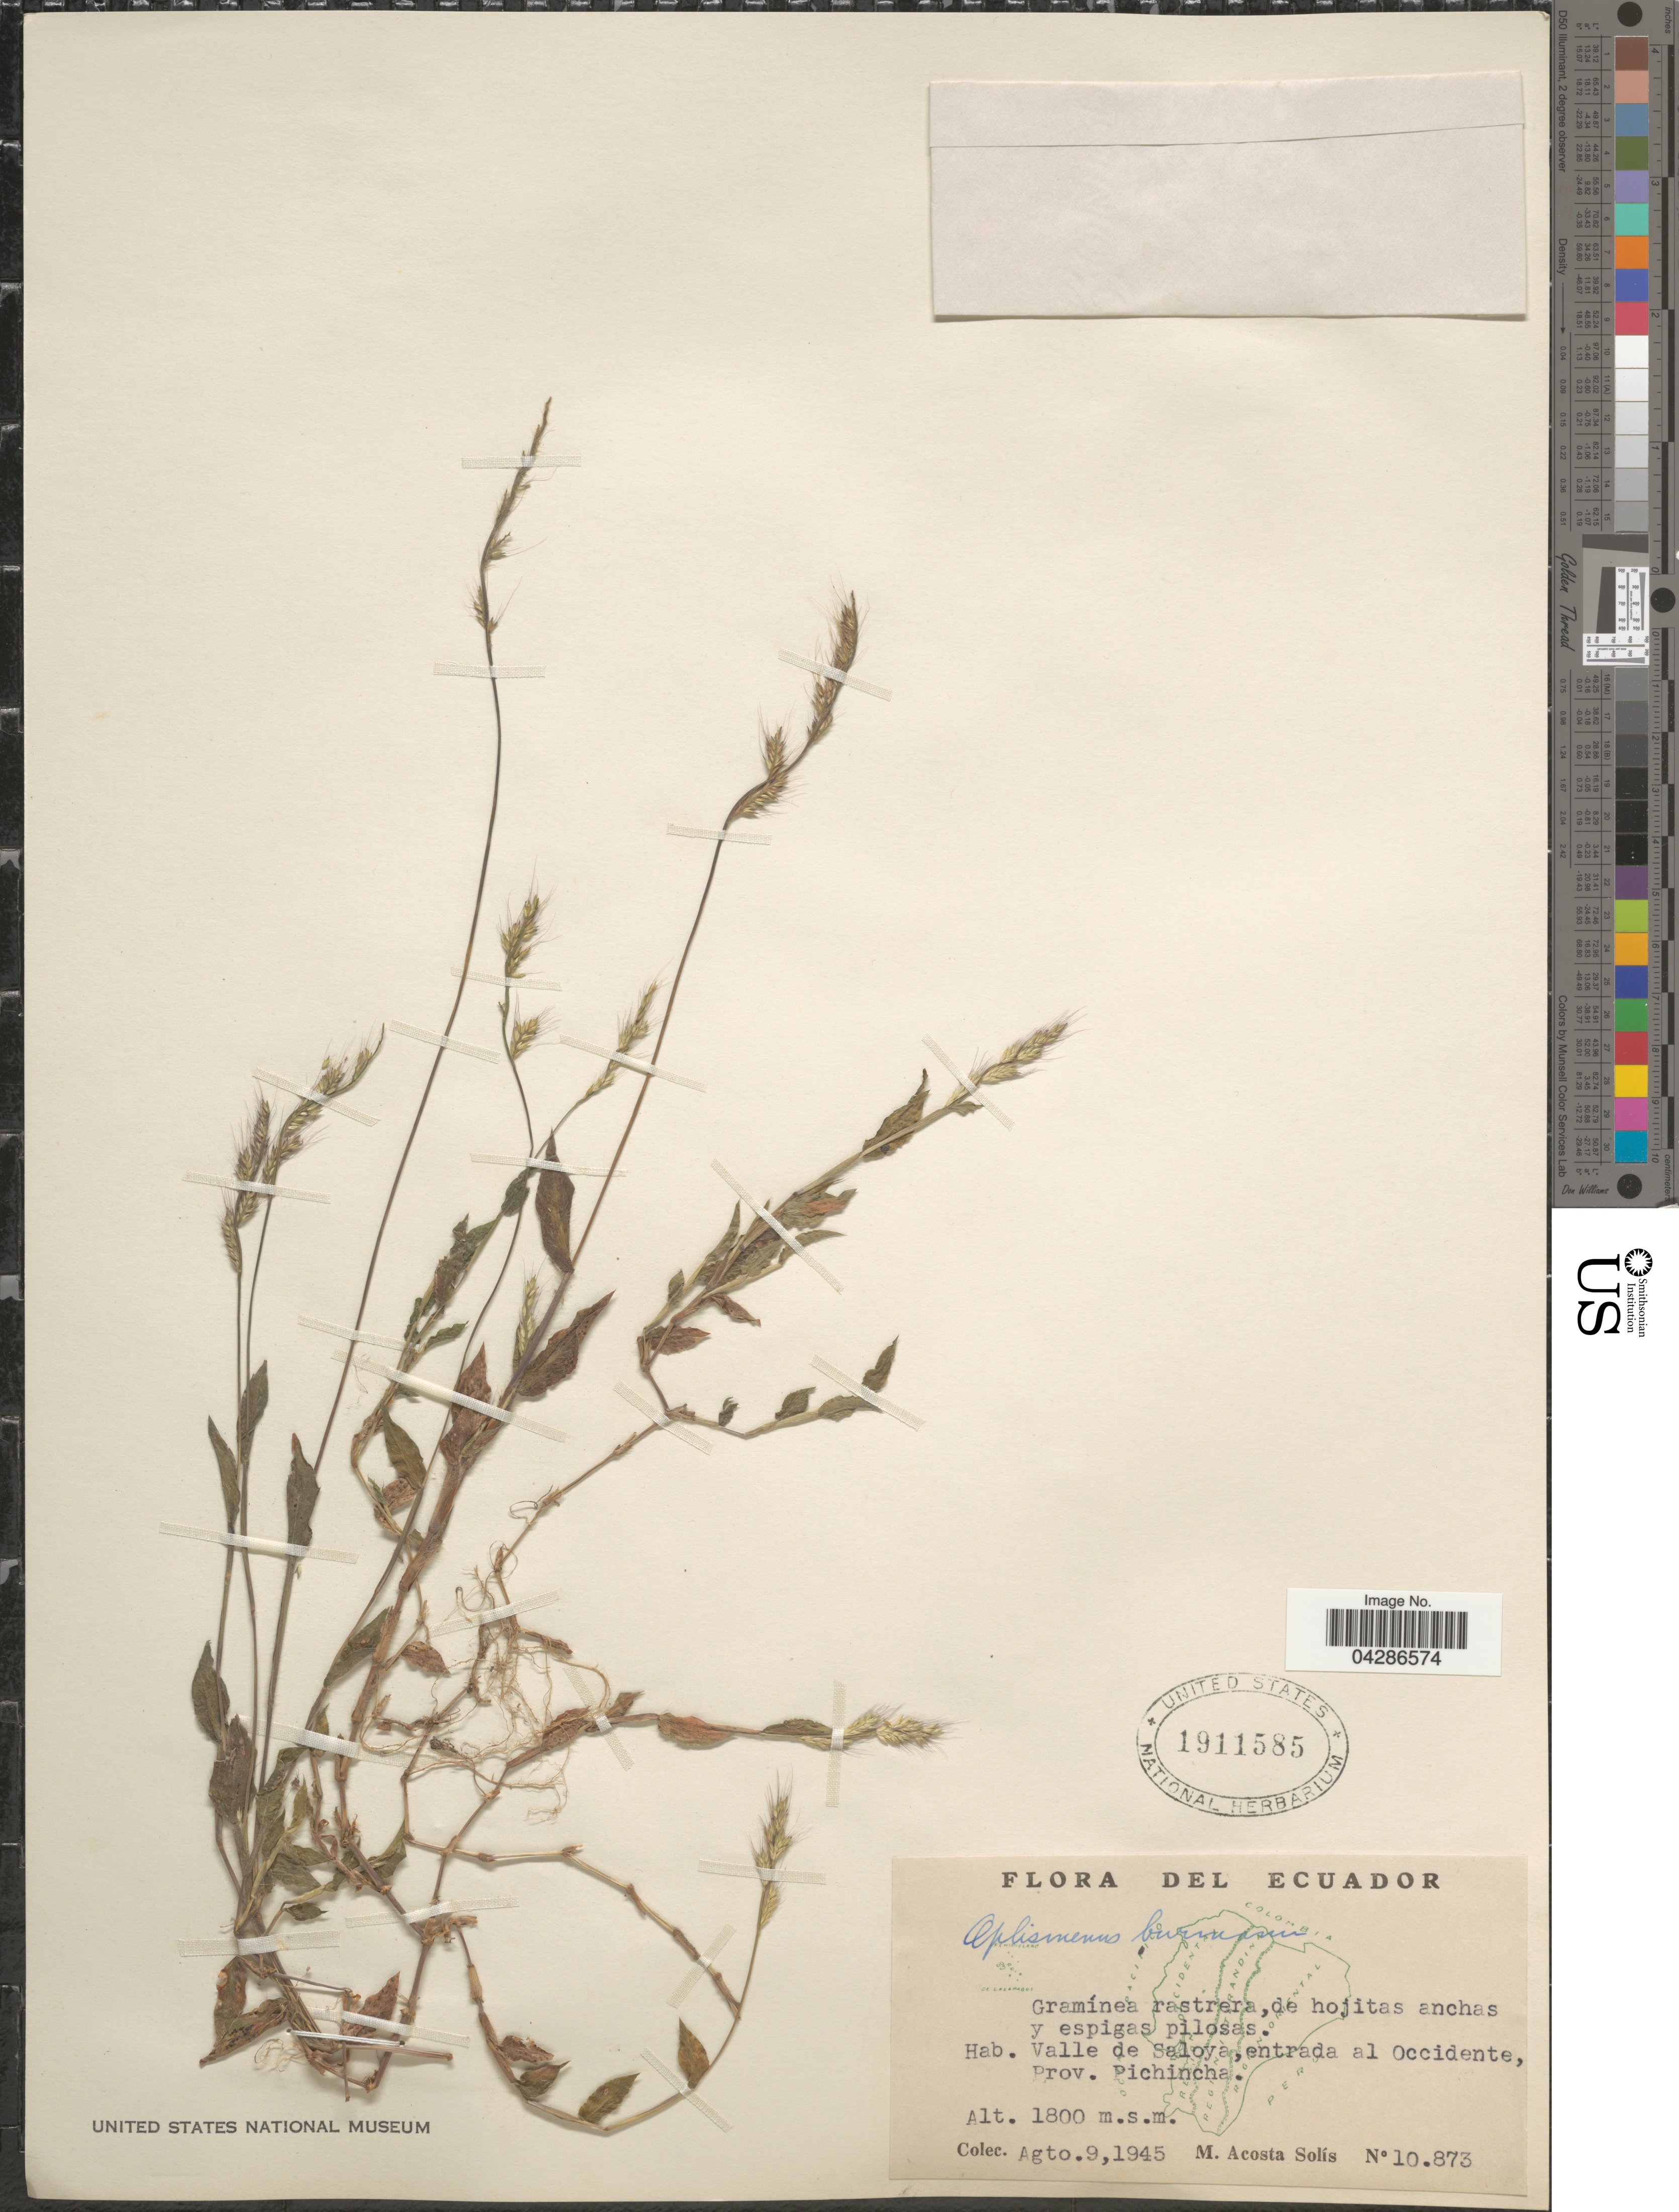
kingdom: Plantae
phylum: Tracheophyta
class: Liliopsida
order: Poales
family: Poaceae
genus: Oplismenus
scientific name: Oplismenus burmannii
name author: (Retz.) P. Beauv.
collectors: M. Acosta Solis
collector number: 10873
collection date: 1945-08-09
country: Ecuador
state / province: Pichincha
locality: Valle de Saloya, entrada al Occidente.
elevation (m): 1800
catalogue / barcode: US 1911585